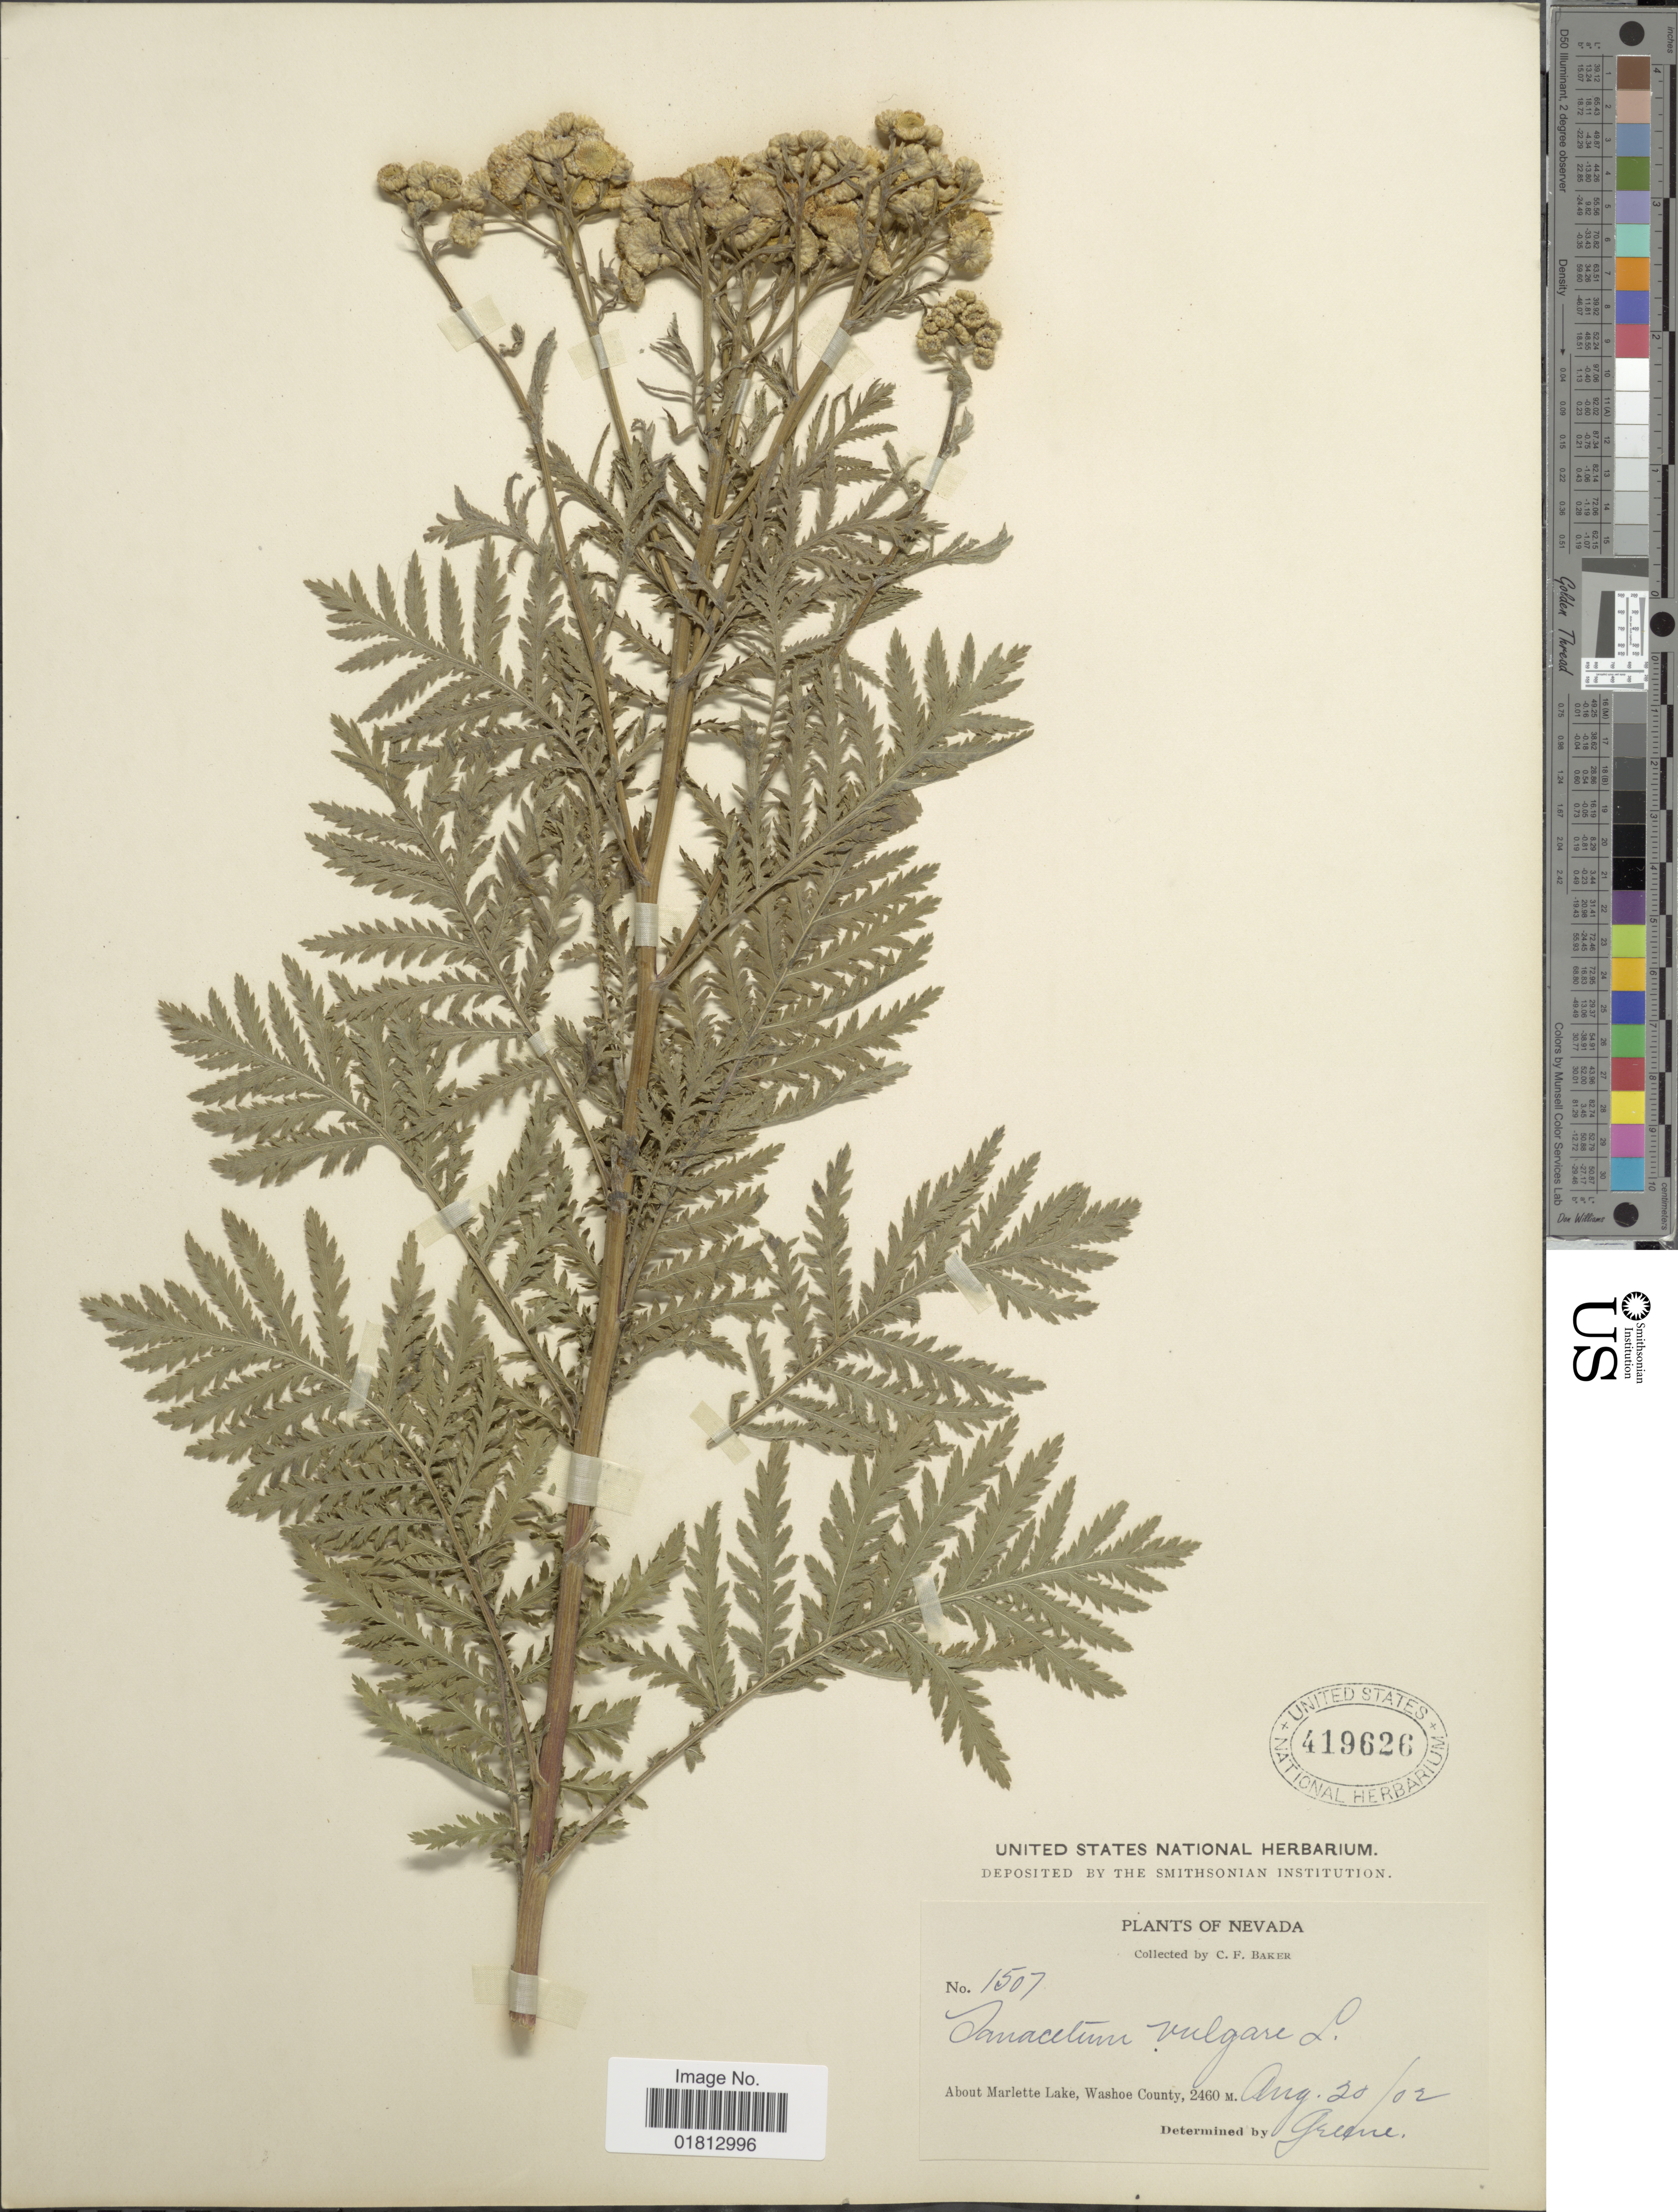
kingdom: Plantae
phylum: Tracheophyta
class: Magnoliopsida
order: Asterales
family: Asteraceae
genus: Tanacetum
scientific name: Tanacetum vulgare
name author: L.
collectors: C. F. Baker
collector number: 1507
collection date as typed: Transcribed d/m/y: 20/8/2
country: United States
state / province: Nevada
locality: About Marlette Lake, Washoe County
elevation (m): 2460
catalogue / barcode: US 419626